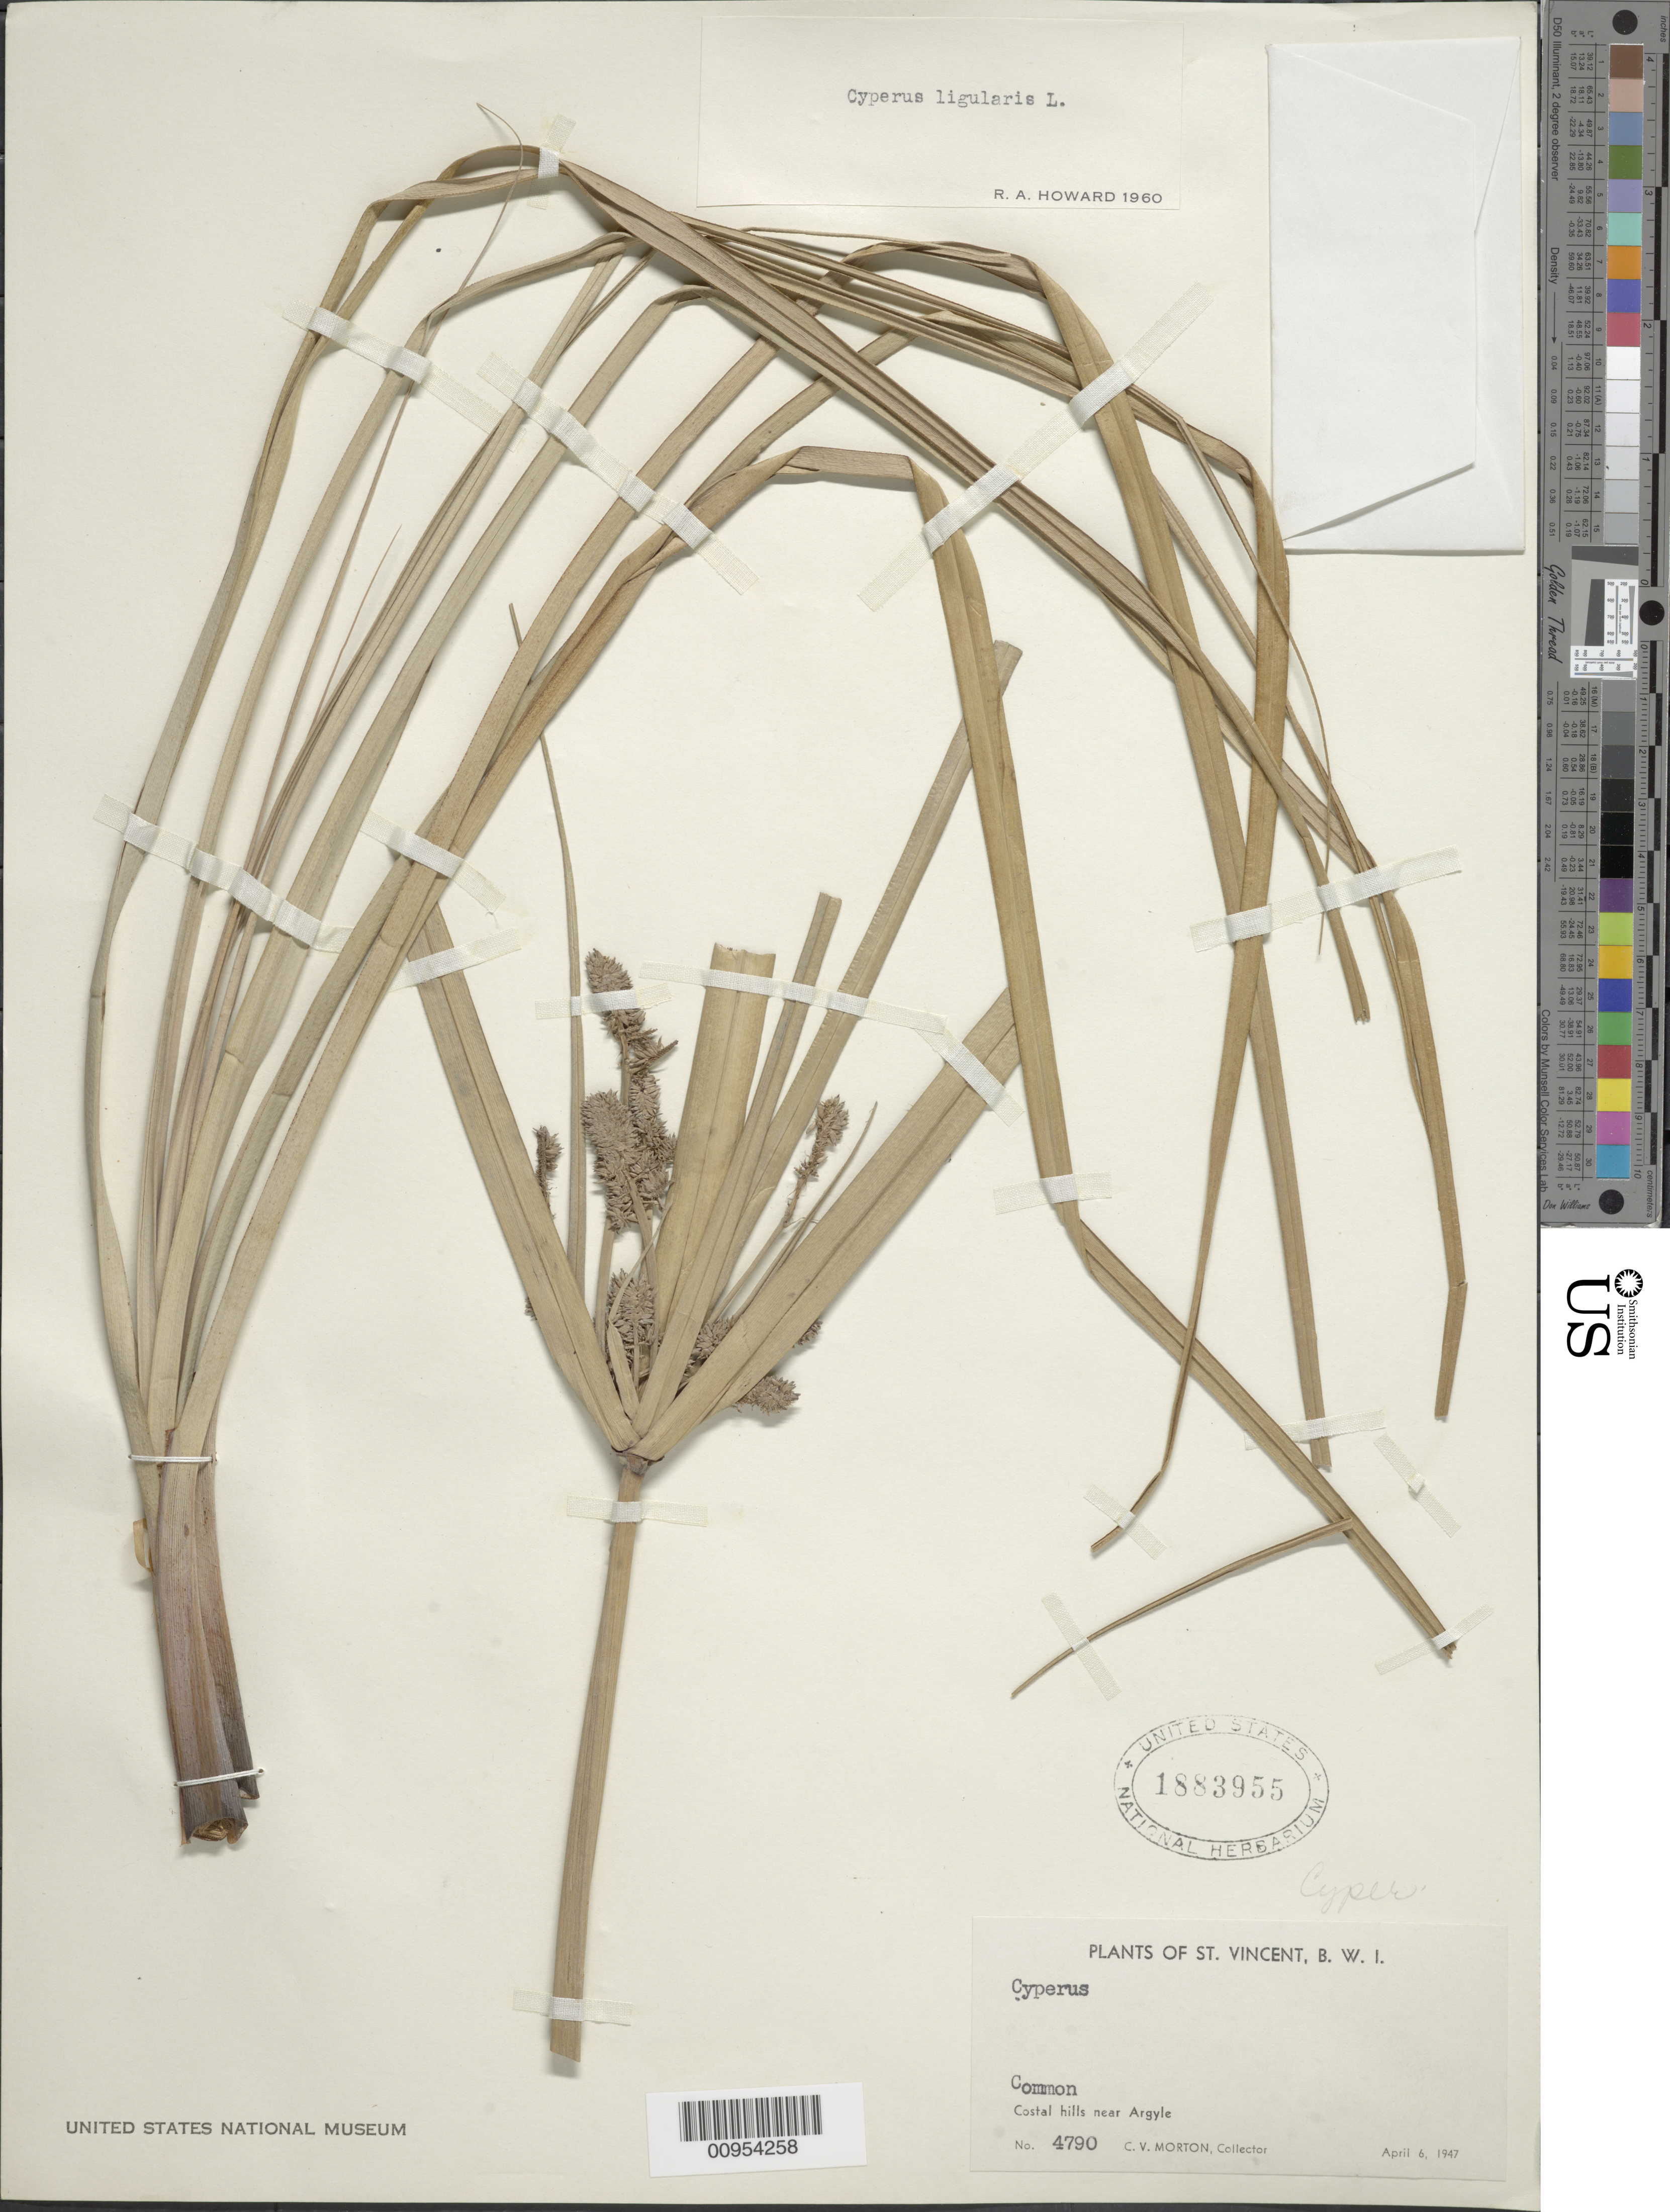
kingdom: Plantae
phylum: Tracheophyta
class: Liliopsida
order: Poales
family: Cyperaceae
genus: Cyperus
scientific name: Cyperus ligularis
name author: L.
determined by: Howard, R. A.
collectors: C. V. Morton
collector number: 4790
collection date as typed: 06 Apr 1947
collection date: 1947-04-06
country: St. Vincent - Grenadines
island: St. Vincent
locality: Coastal hills near Argyle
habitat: Coastal hills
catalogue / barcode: US 1883955